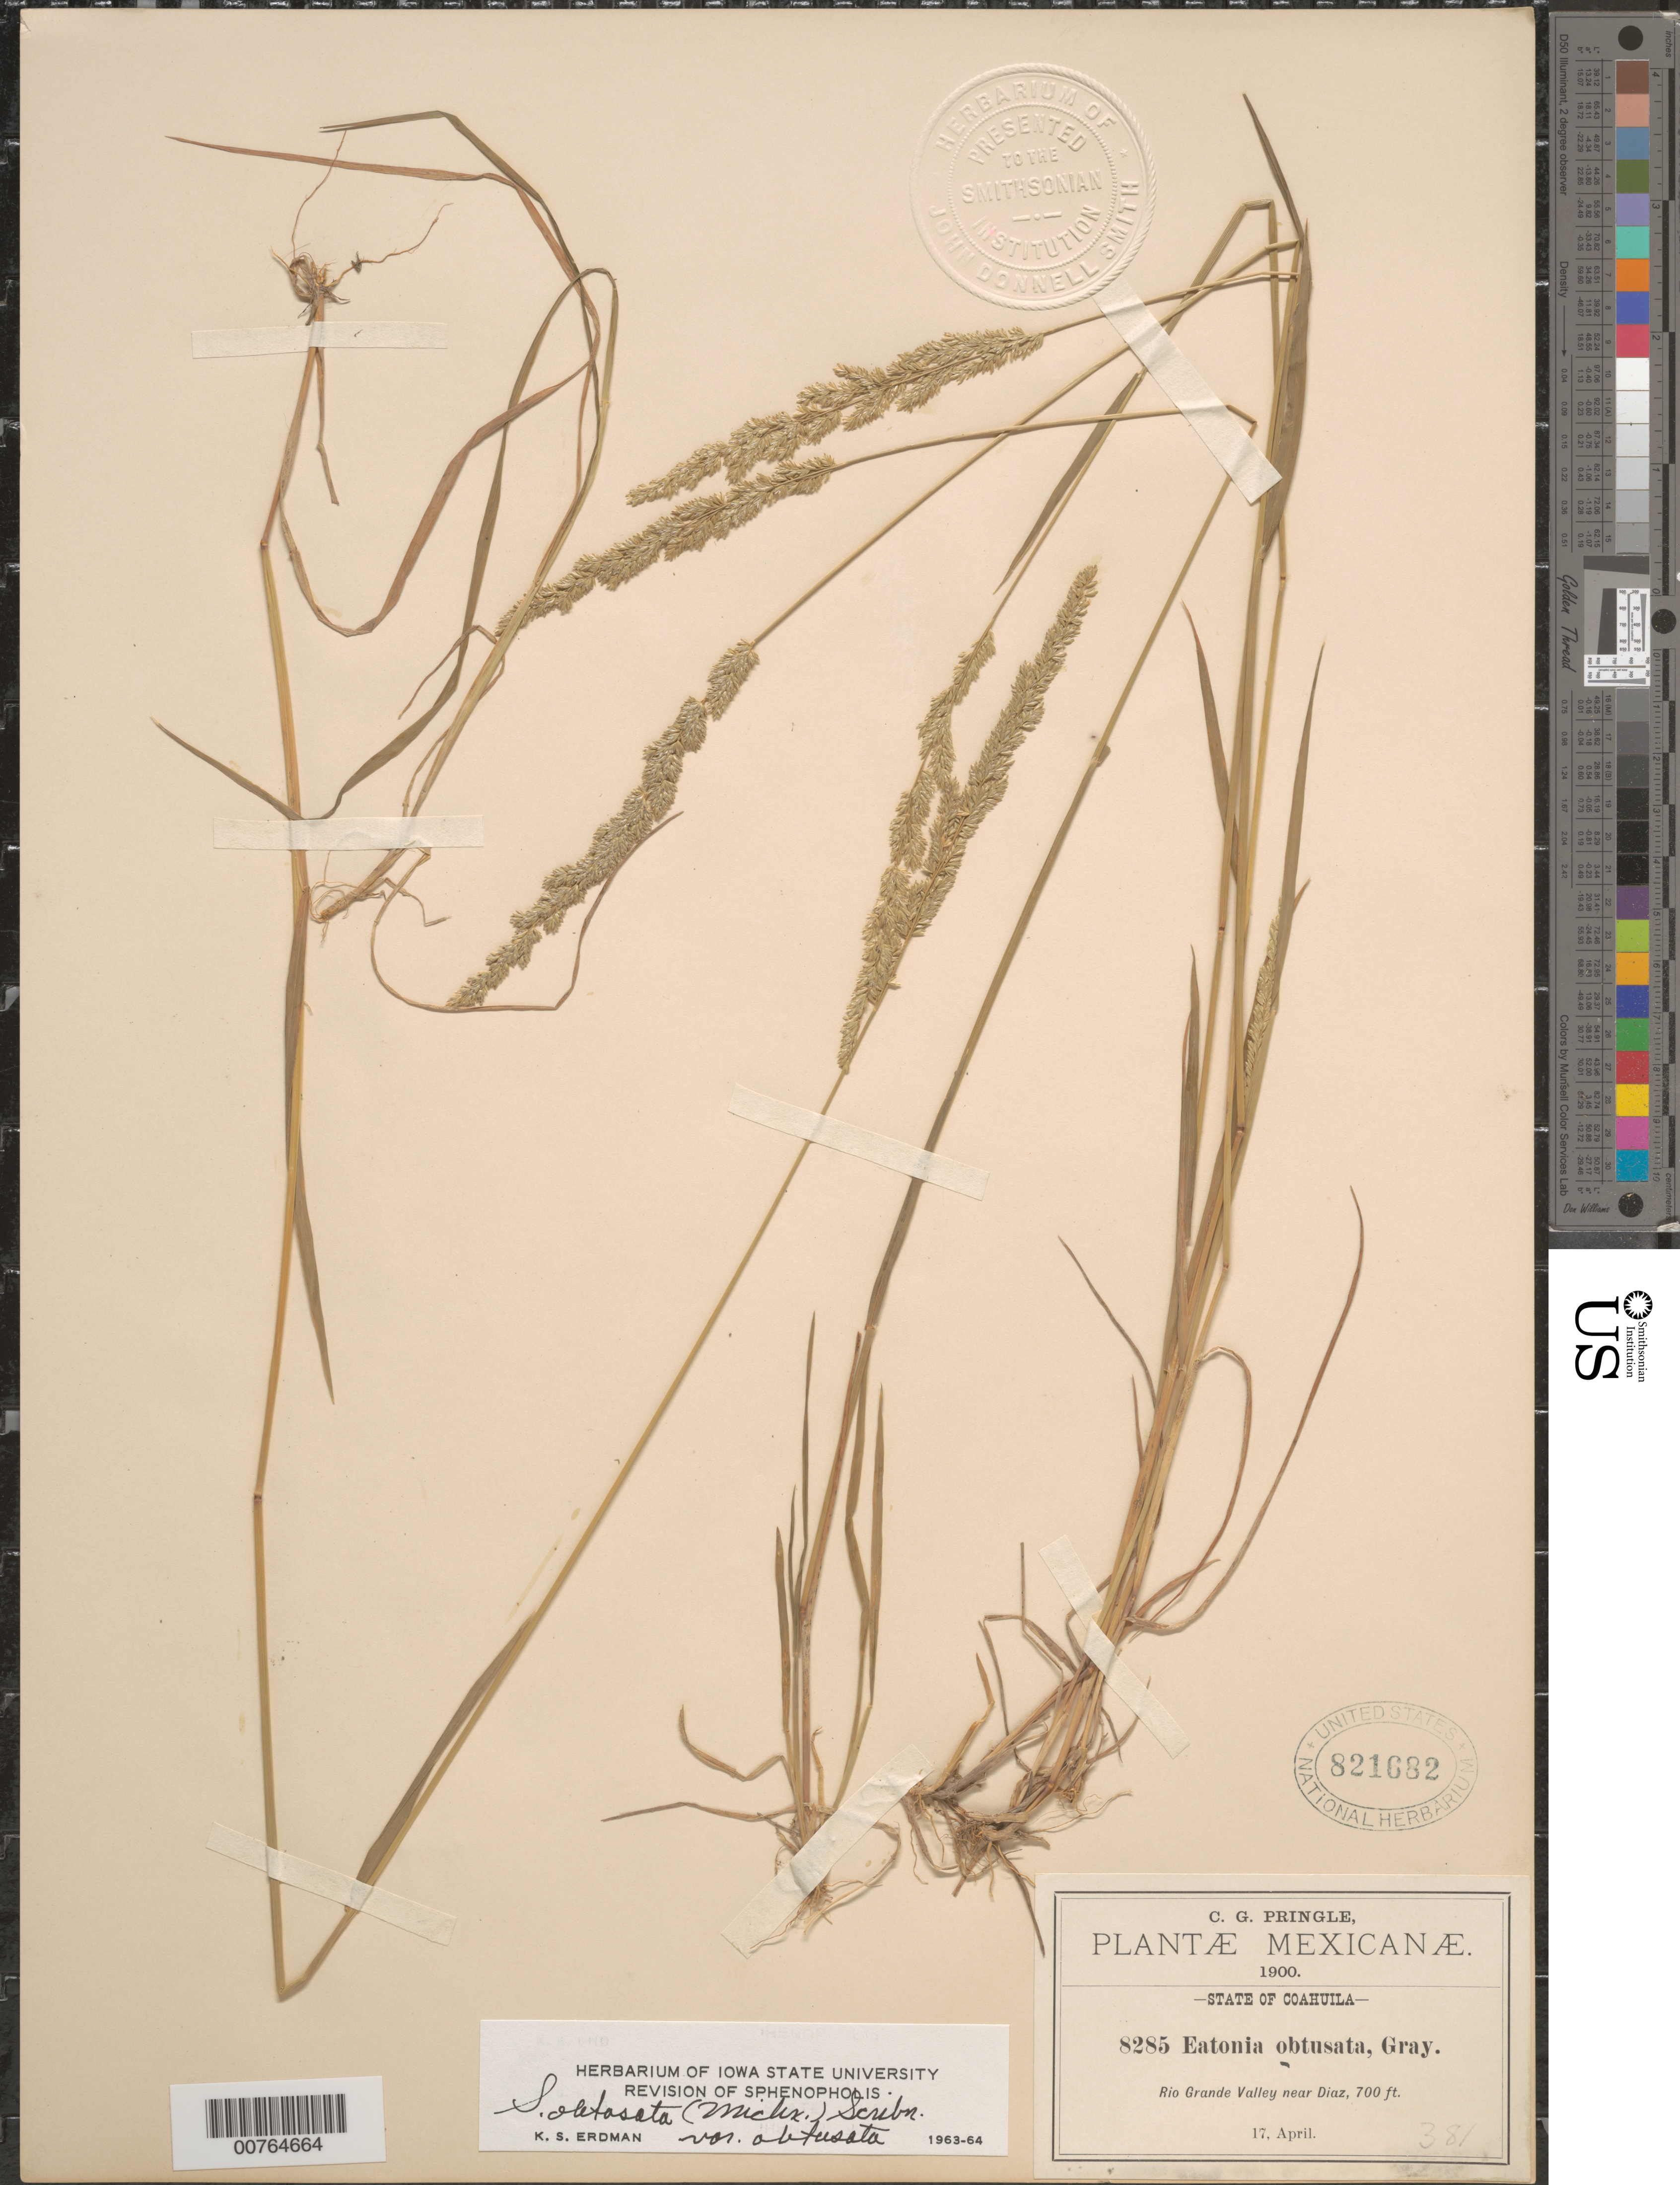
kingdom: Plantae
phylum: Tracheophyta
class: Liliopsida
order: Poales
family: Poaceae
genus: Sphenopholis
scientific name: Sphenopholis obtusata var. obtusata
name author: (Michx.) Scribn.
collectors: C. G. Pringle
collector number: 8285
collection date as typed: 17 Apr 1900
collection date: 1900-04-17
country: Mexico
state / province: Coahuila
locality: Rio Grande Valle, near Diaz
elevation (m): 213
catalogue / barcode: US 821682